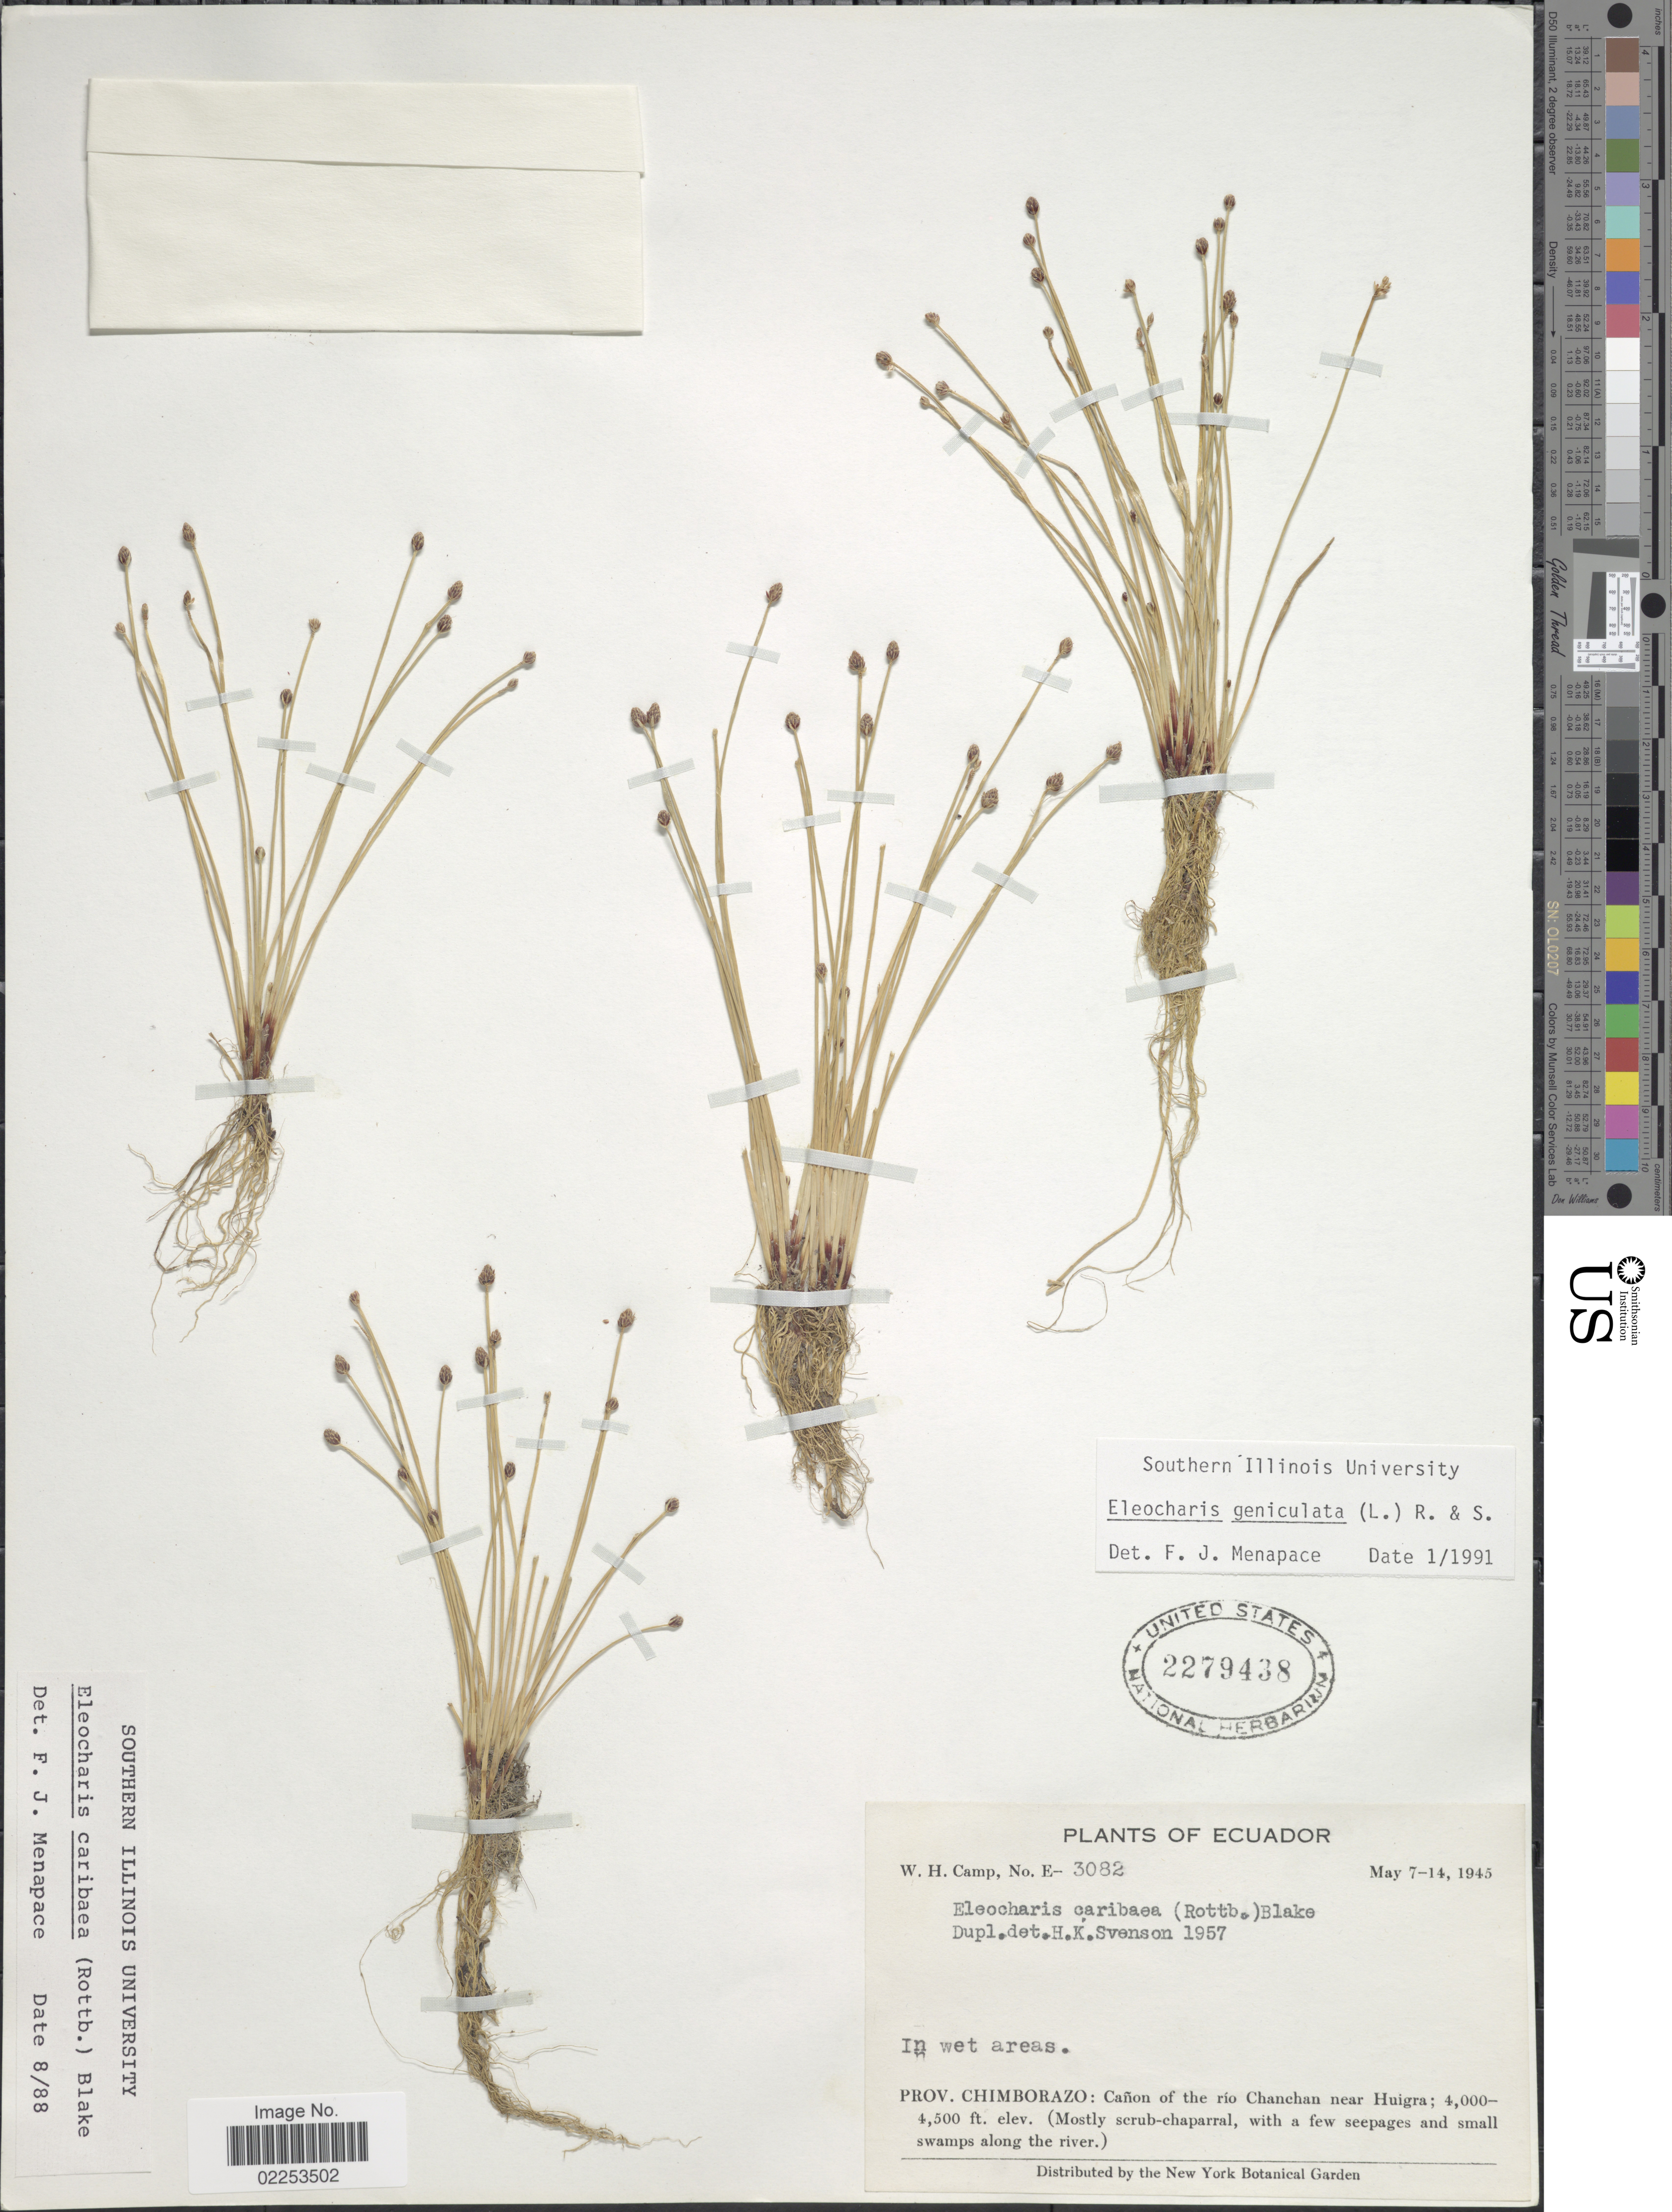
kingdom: Plantae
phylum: Tracheophyta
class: Liliopsida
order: Poales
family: Cyperaceae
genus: Eleocharis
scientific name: Eleocharis geniculata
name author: (L.) Roem. & Schult.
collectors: W. H. Camp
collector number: E-3082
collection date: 1945-05-07/1945-05-14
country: Ecuador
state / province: Chimborazo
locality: Ecuador. Prov. Chimborazo: Canon of the Rio Chanchan near Huigra. In wet areas.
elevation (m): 1219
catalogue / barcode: US 2279438